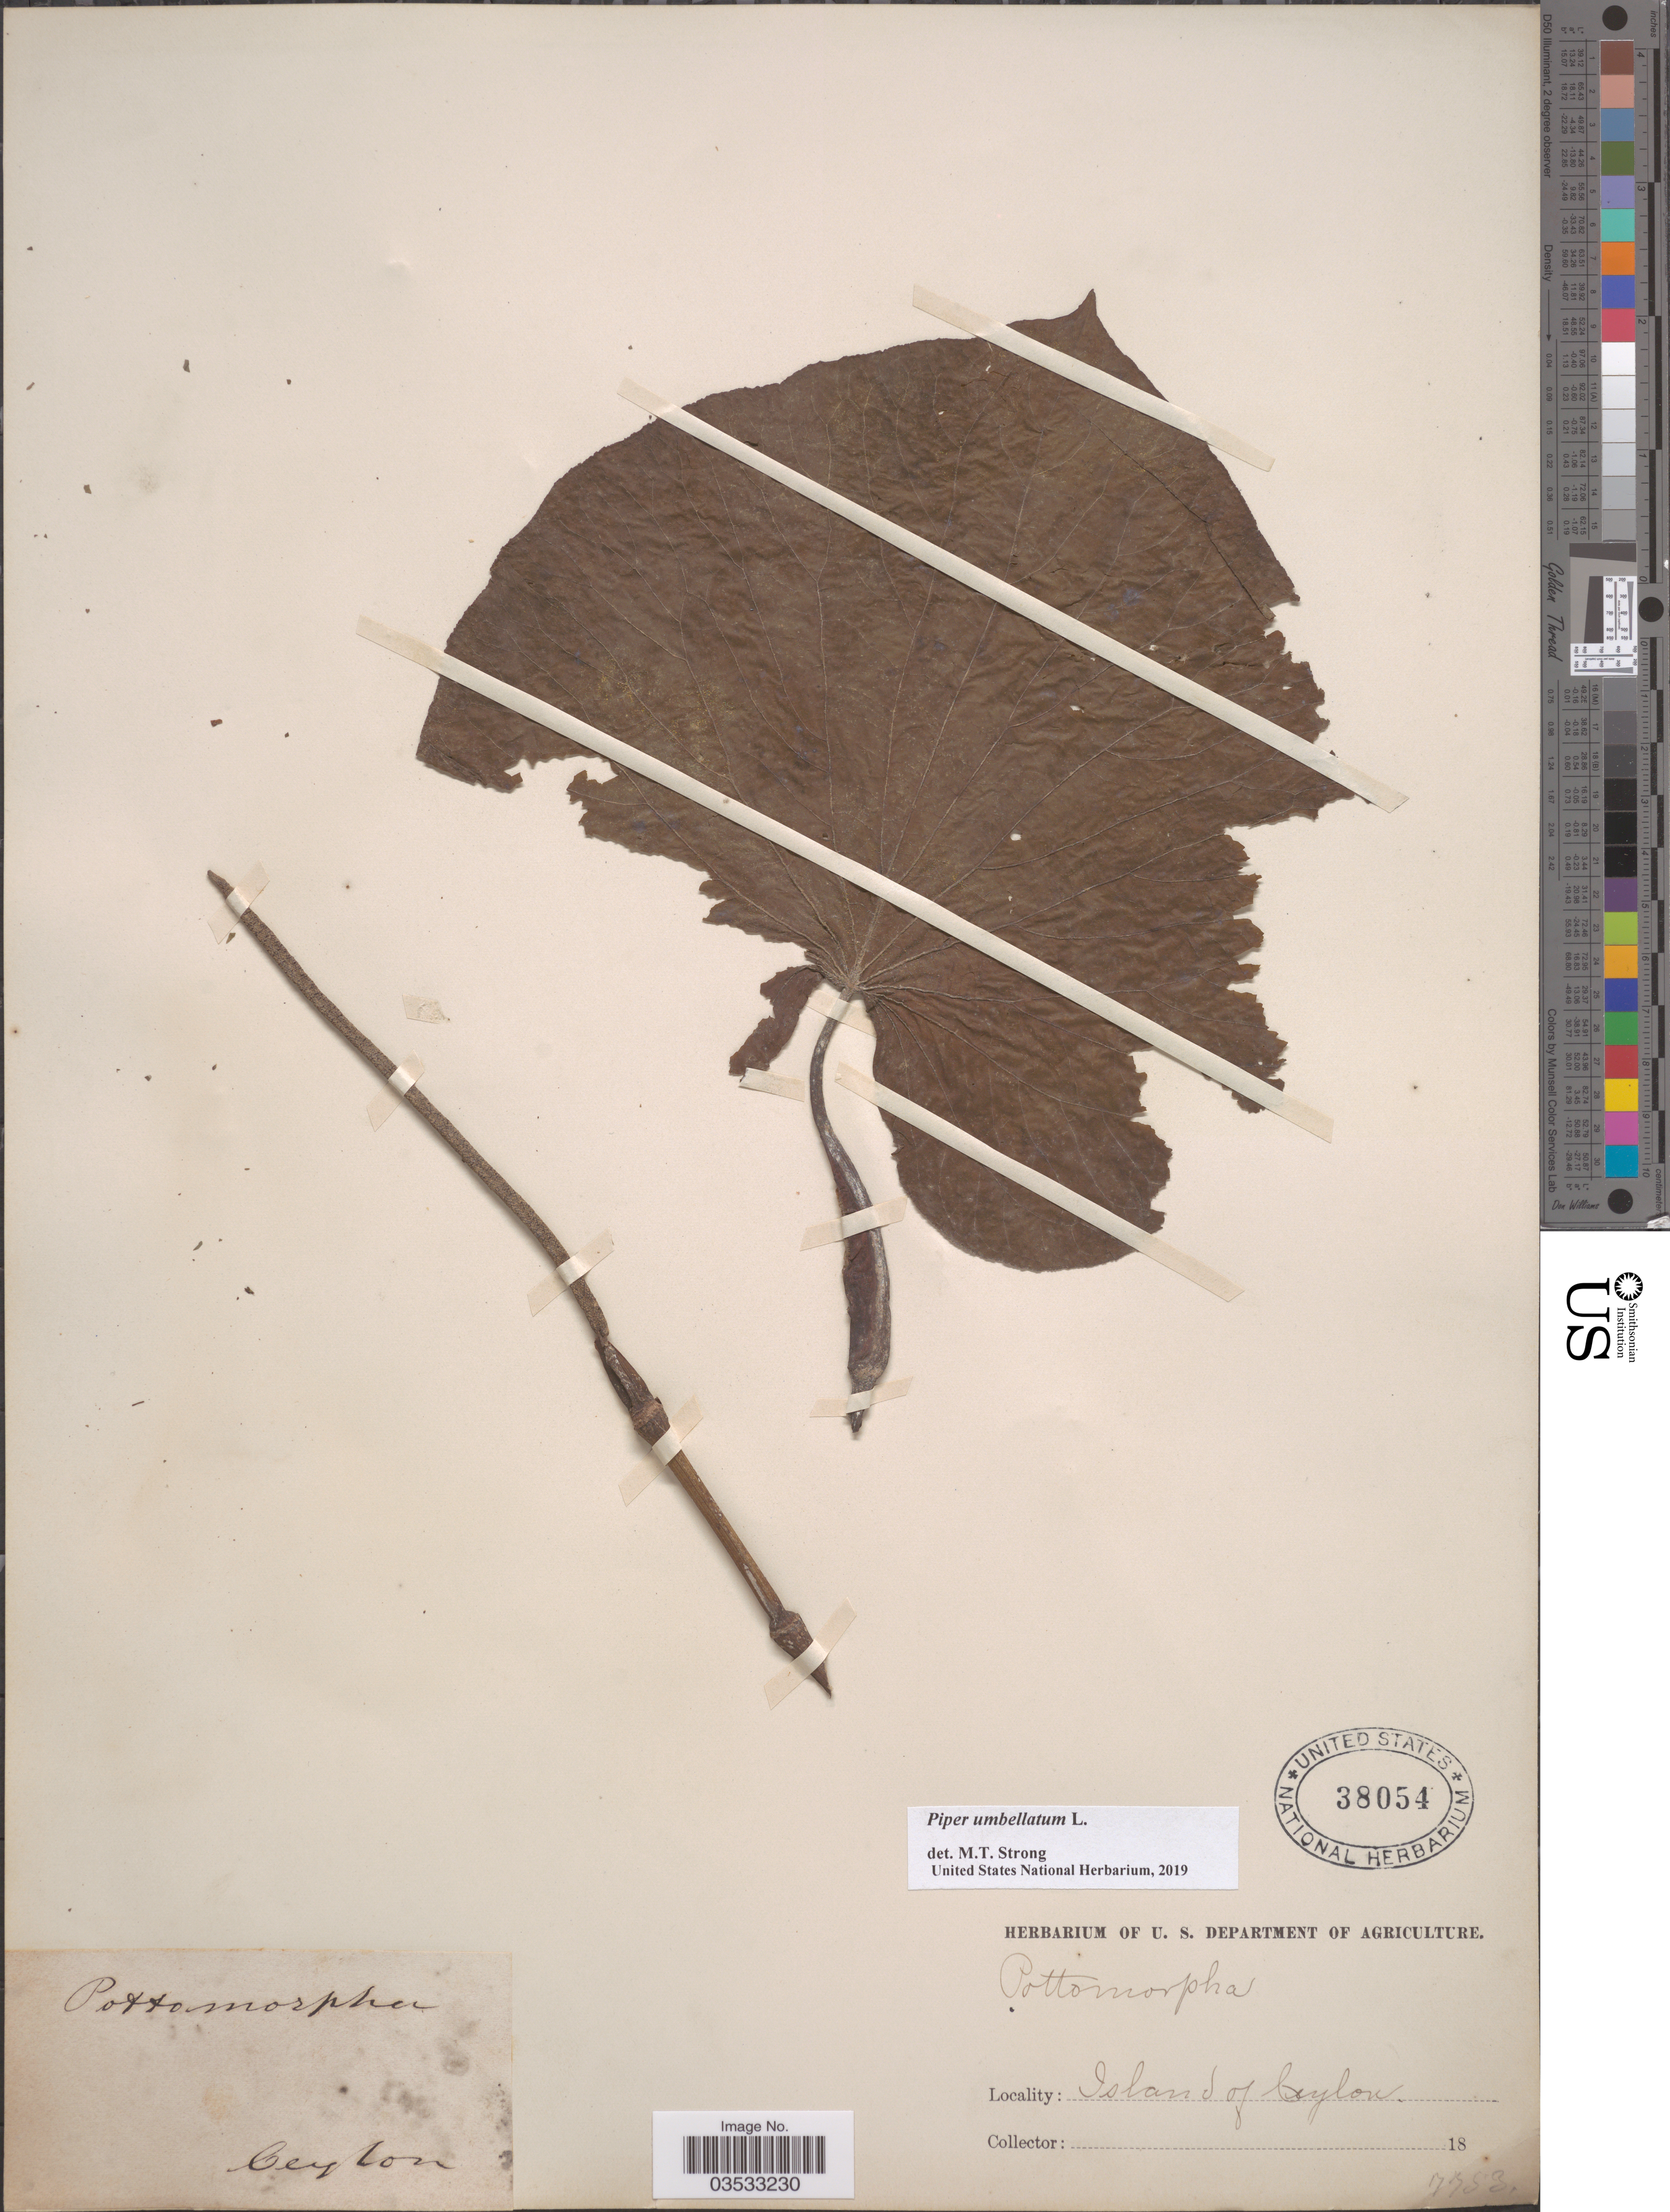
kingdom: Plantae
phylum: Tracheophyta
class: Magnoliopsida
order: Piperales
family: Piperaceae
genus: Piper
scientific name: Piper umbellatum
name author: L.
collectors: ex herb. U. S. Department of Agriculture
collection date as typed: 18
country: Sri Lanka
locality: Island of Ceylon.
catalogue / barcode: US 38054